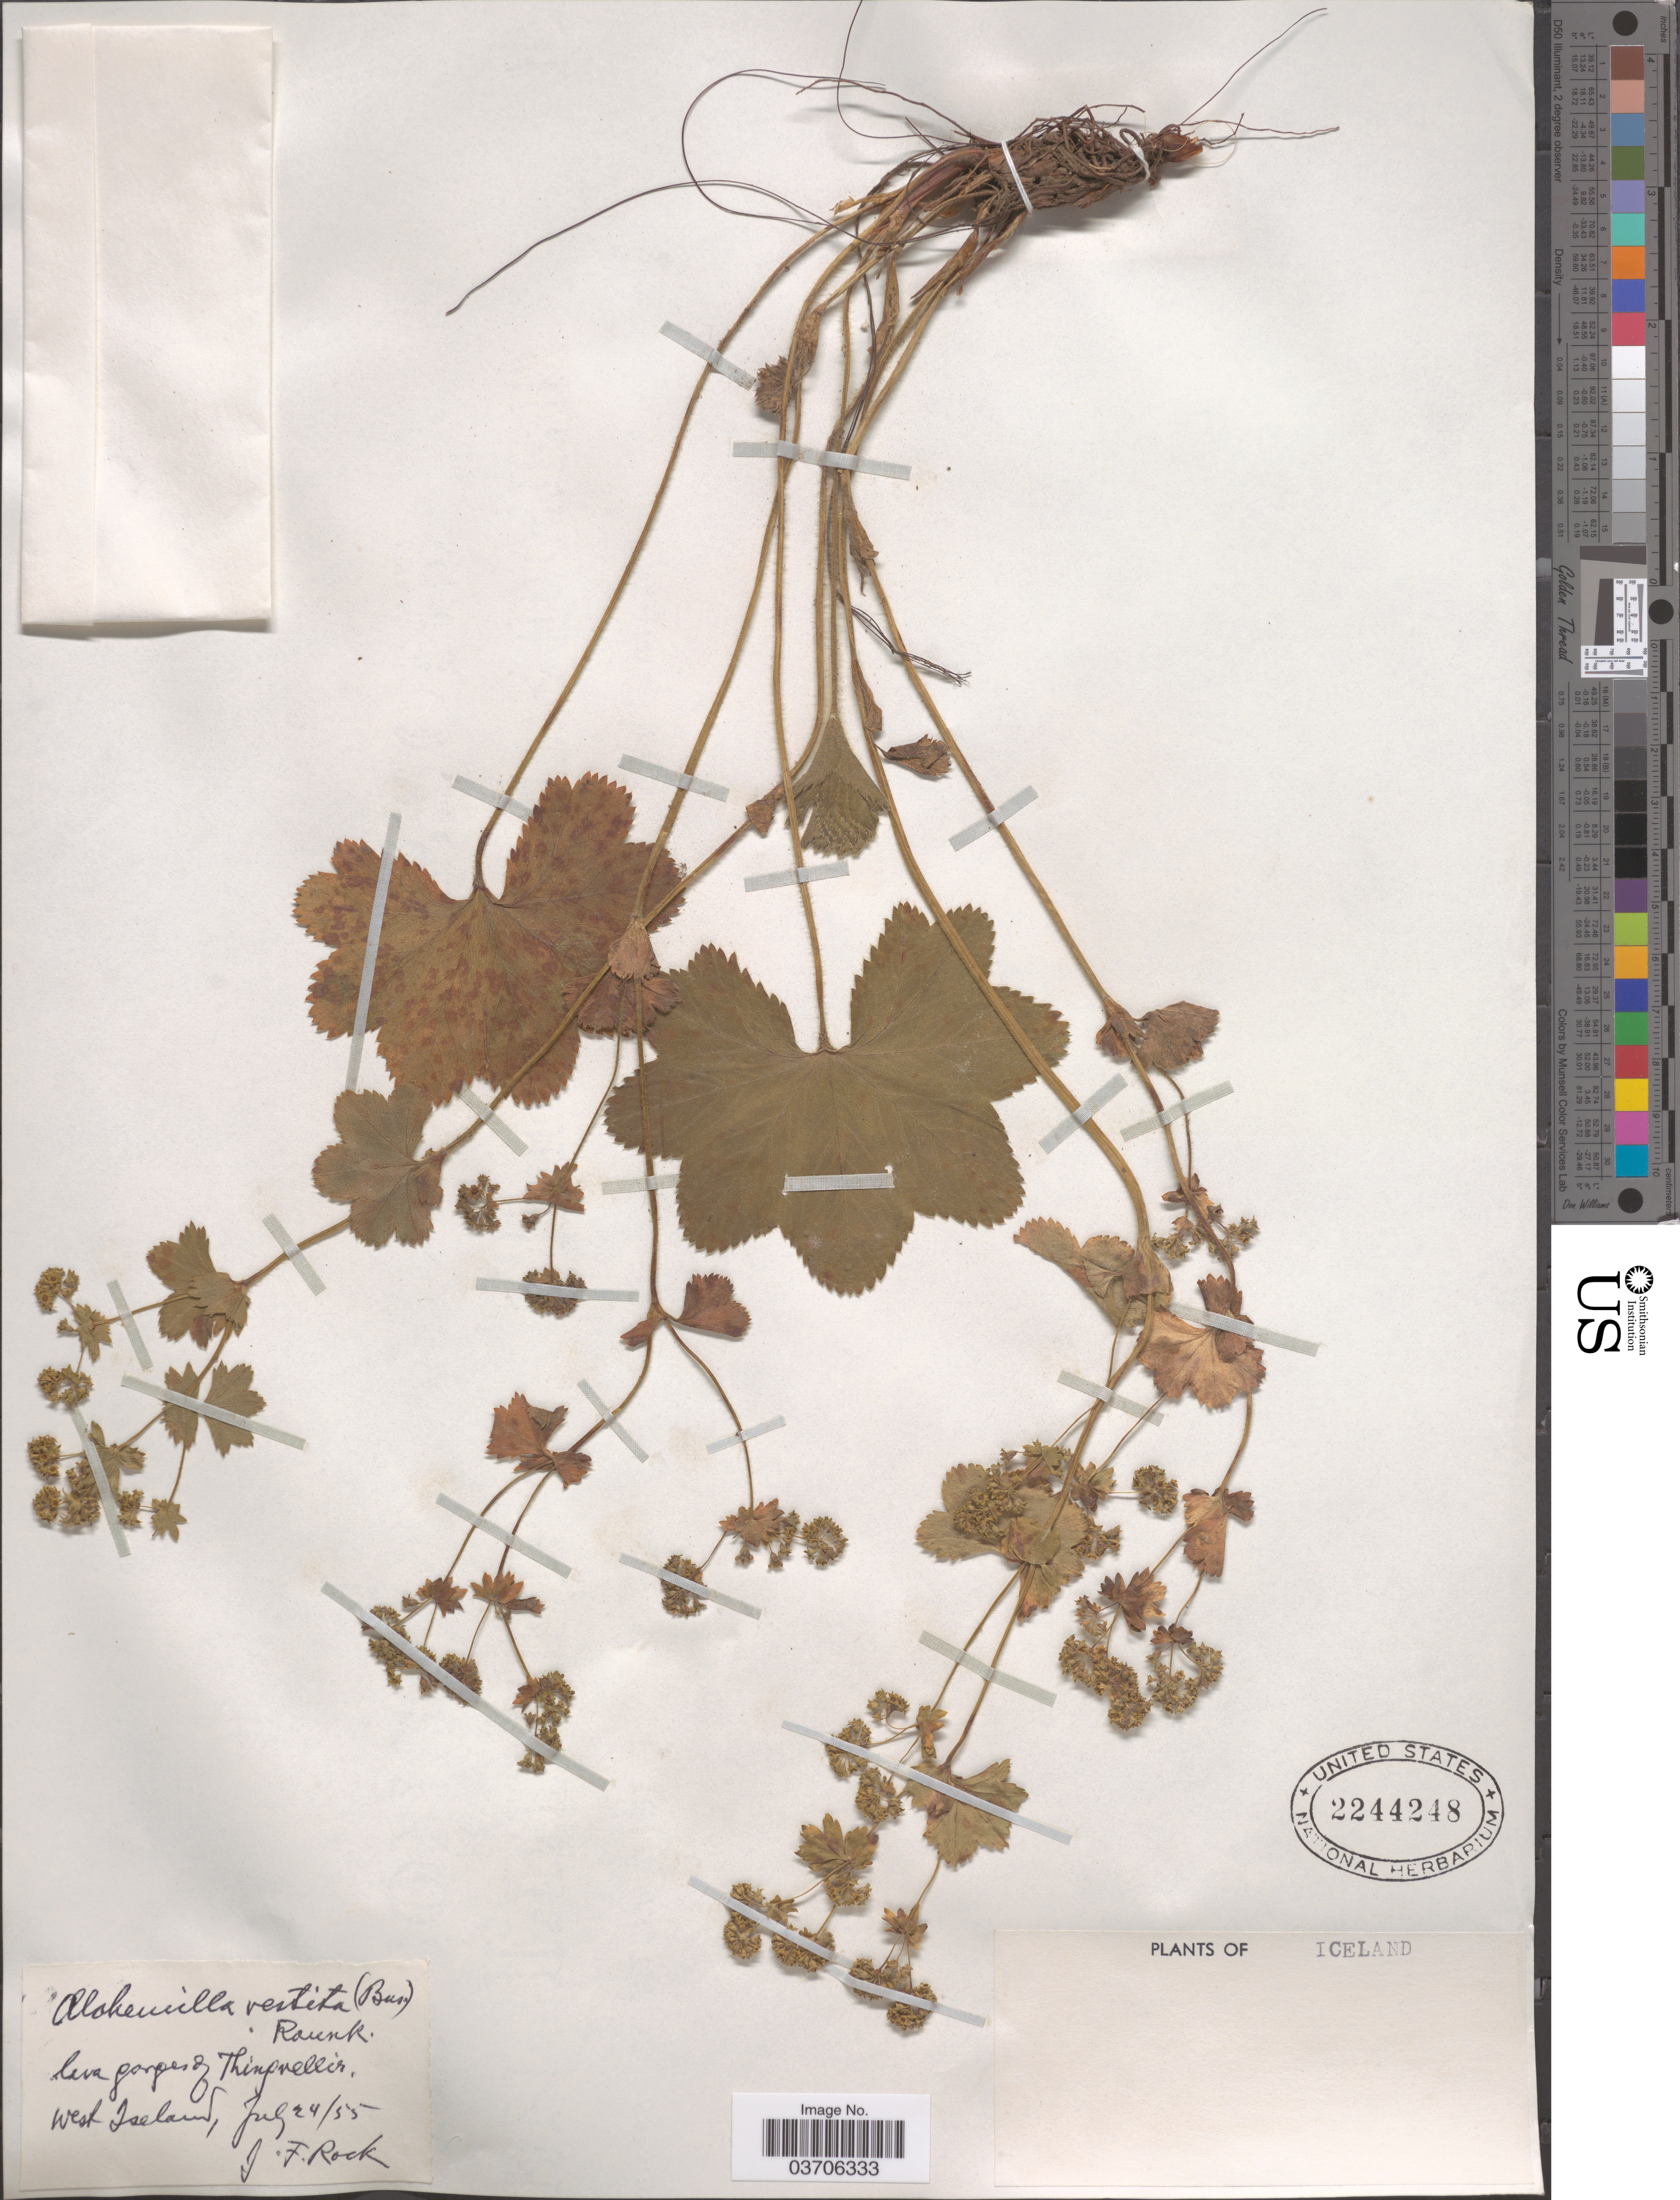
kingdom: Plantae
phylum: Tracheophyta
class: Magnoliopsida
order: Rosales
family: Rosaceae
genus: Alchemilla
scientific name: Alchemilla vestita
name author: (Buser) Raunk.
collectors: J. Rock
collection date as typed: Transcribed d/m/y: 24/7/55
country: Iceland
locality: Lava gorges of Thingvellir. West Iceland.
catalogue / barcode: US 2244248